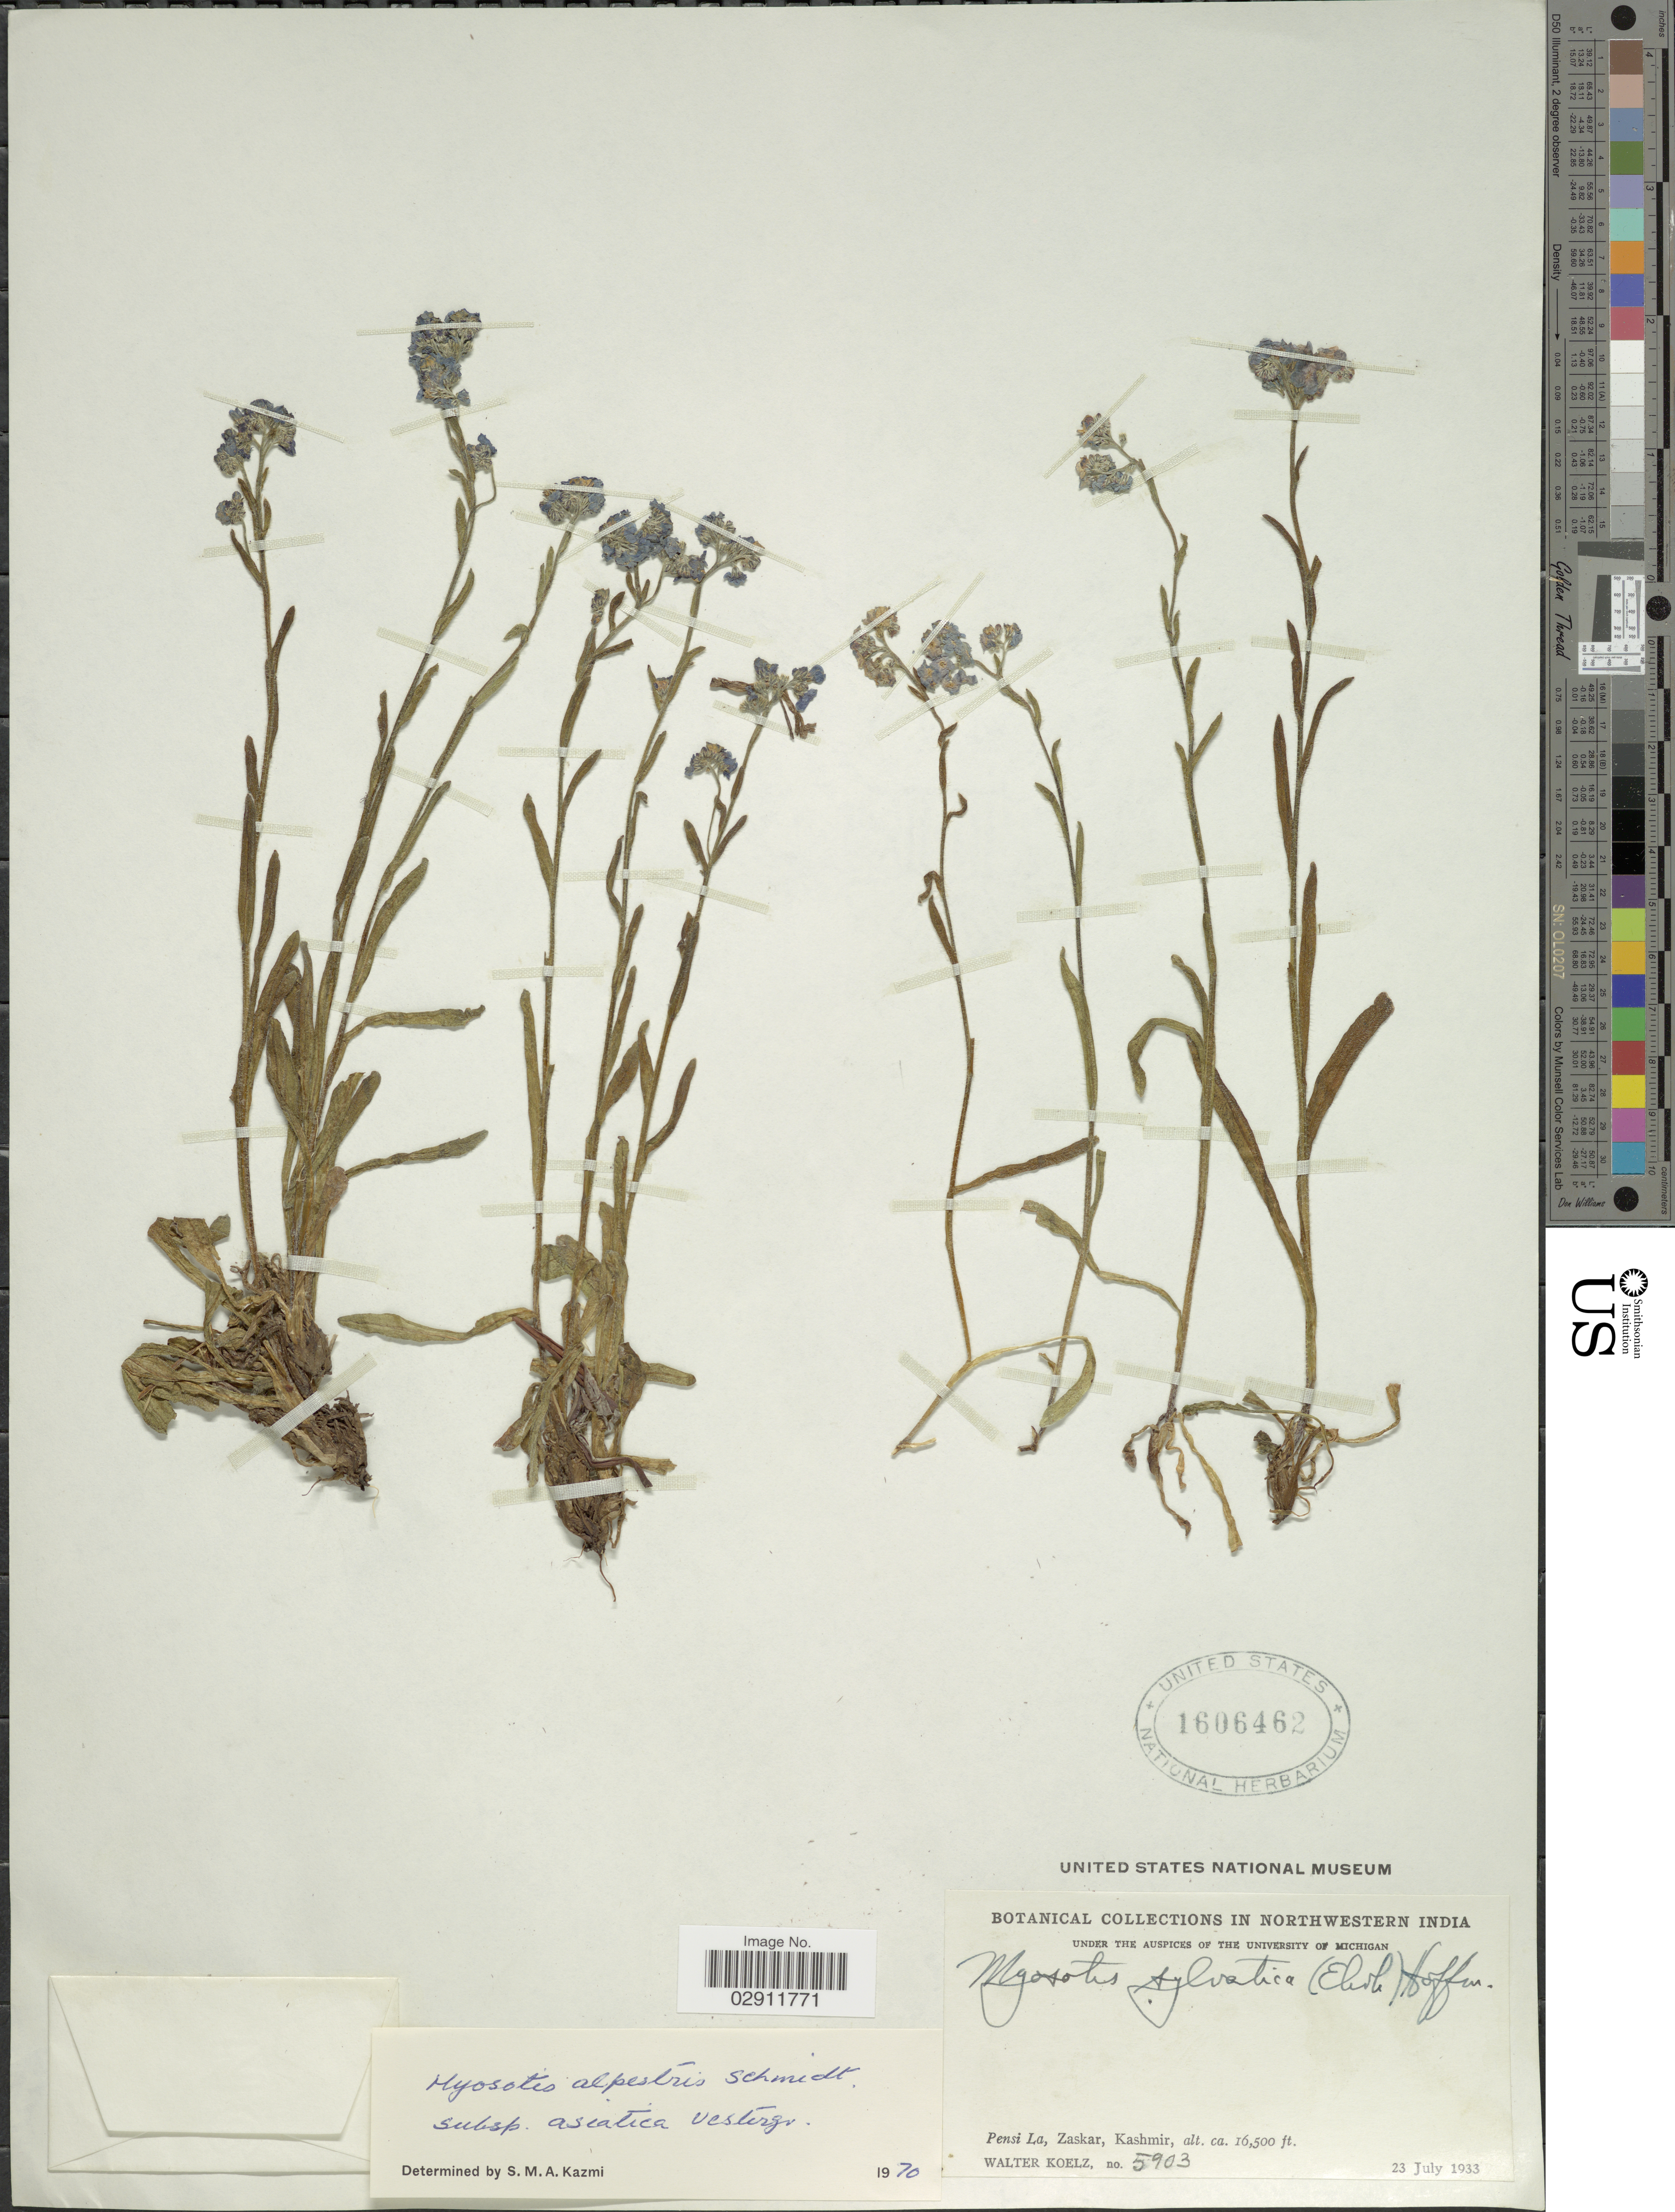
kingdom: Plantae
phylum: Tracheophyta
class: Magnoliopsida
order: Boraginales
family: Boraginaceae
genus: Myosotis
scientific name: Myosotis alpestris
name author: F.W. Schmidt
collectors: W. N. Koelz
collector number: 5903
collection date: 1933-07-23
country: India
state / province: Jammu and Kashmir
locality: Northwestern India. Pensi La, Zaskar.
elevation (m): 5029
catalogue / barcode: US 1606462